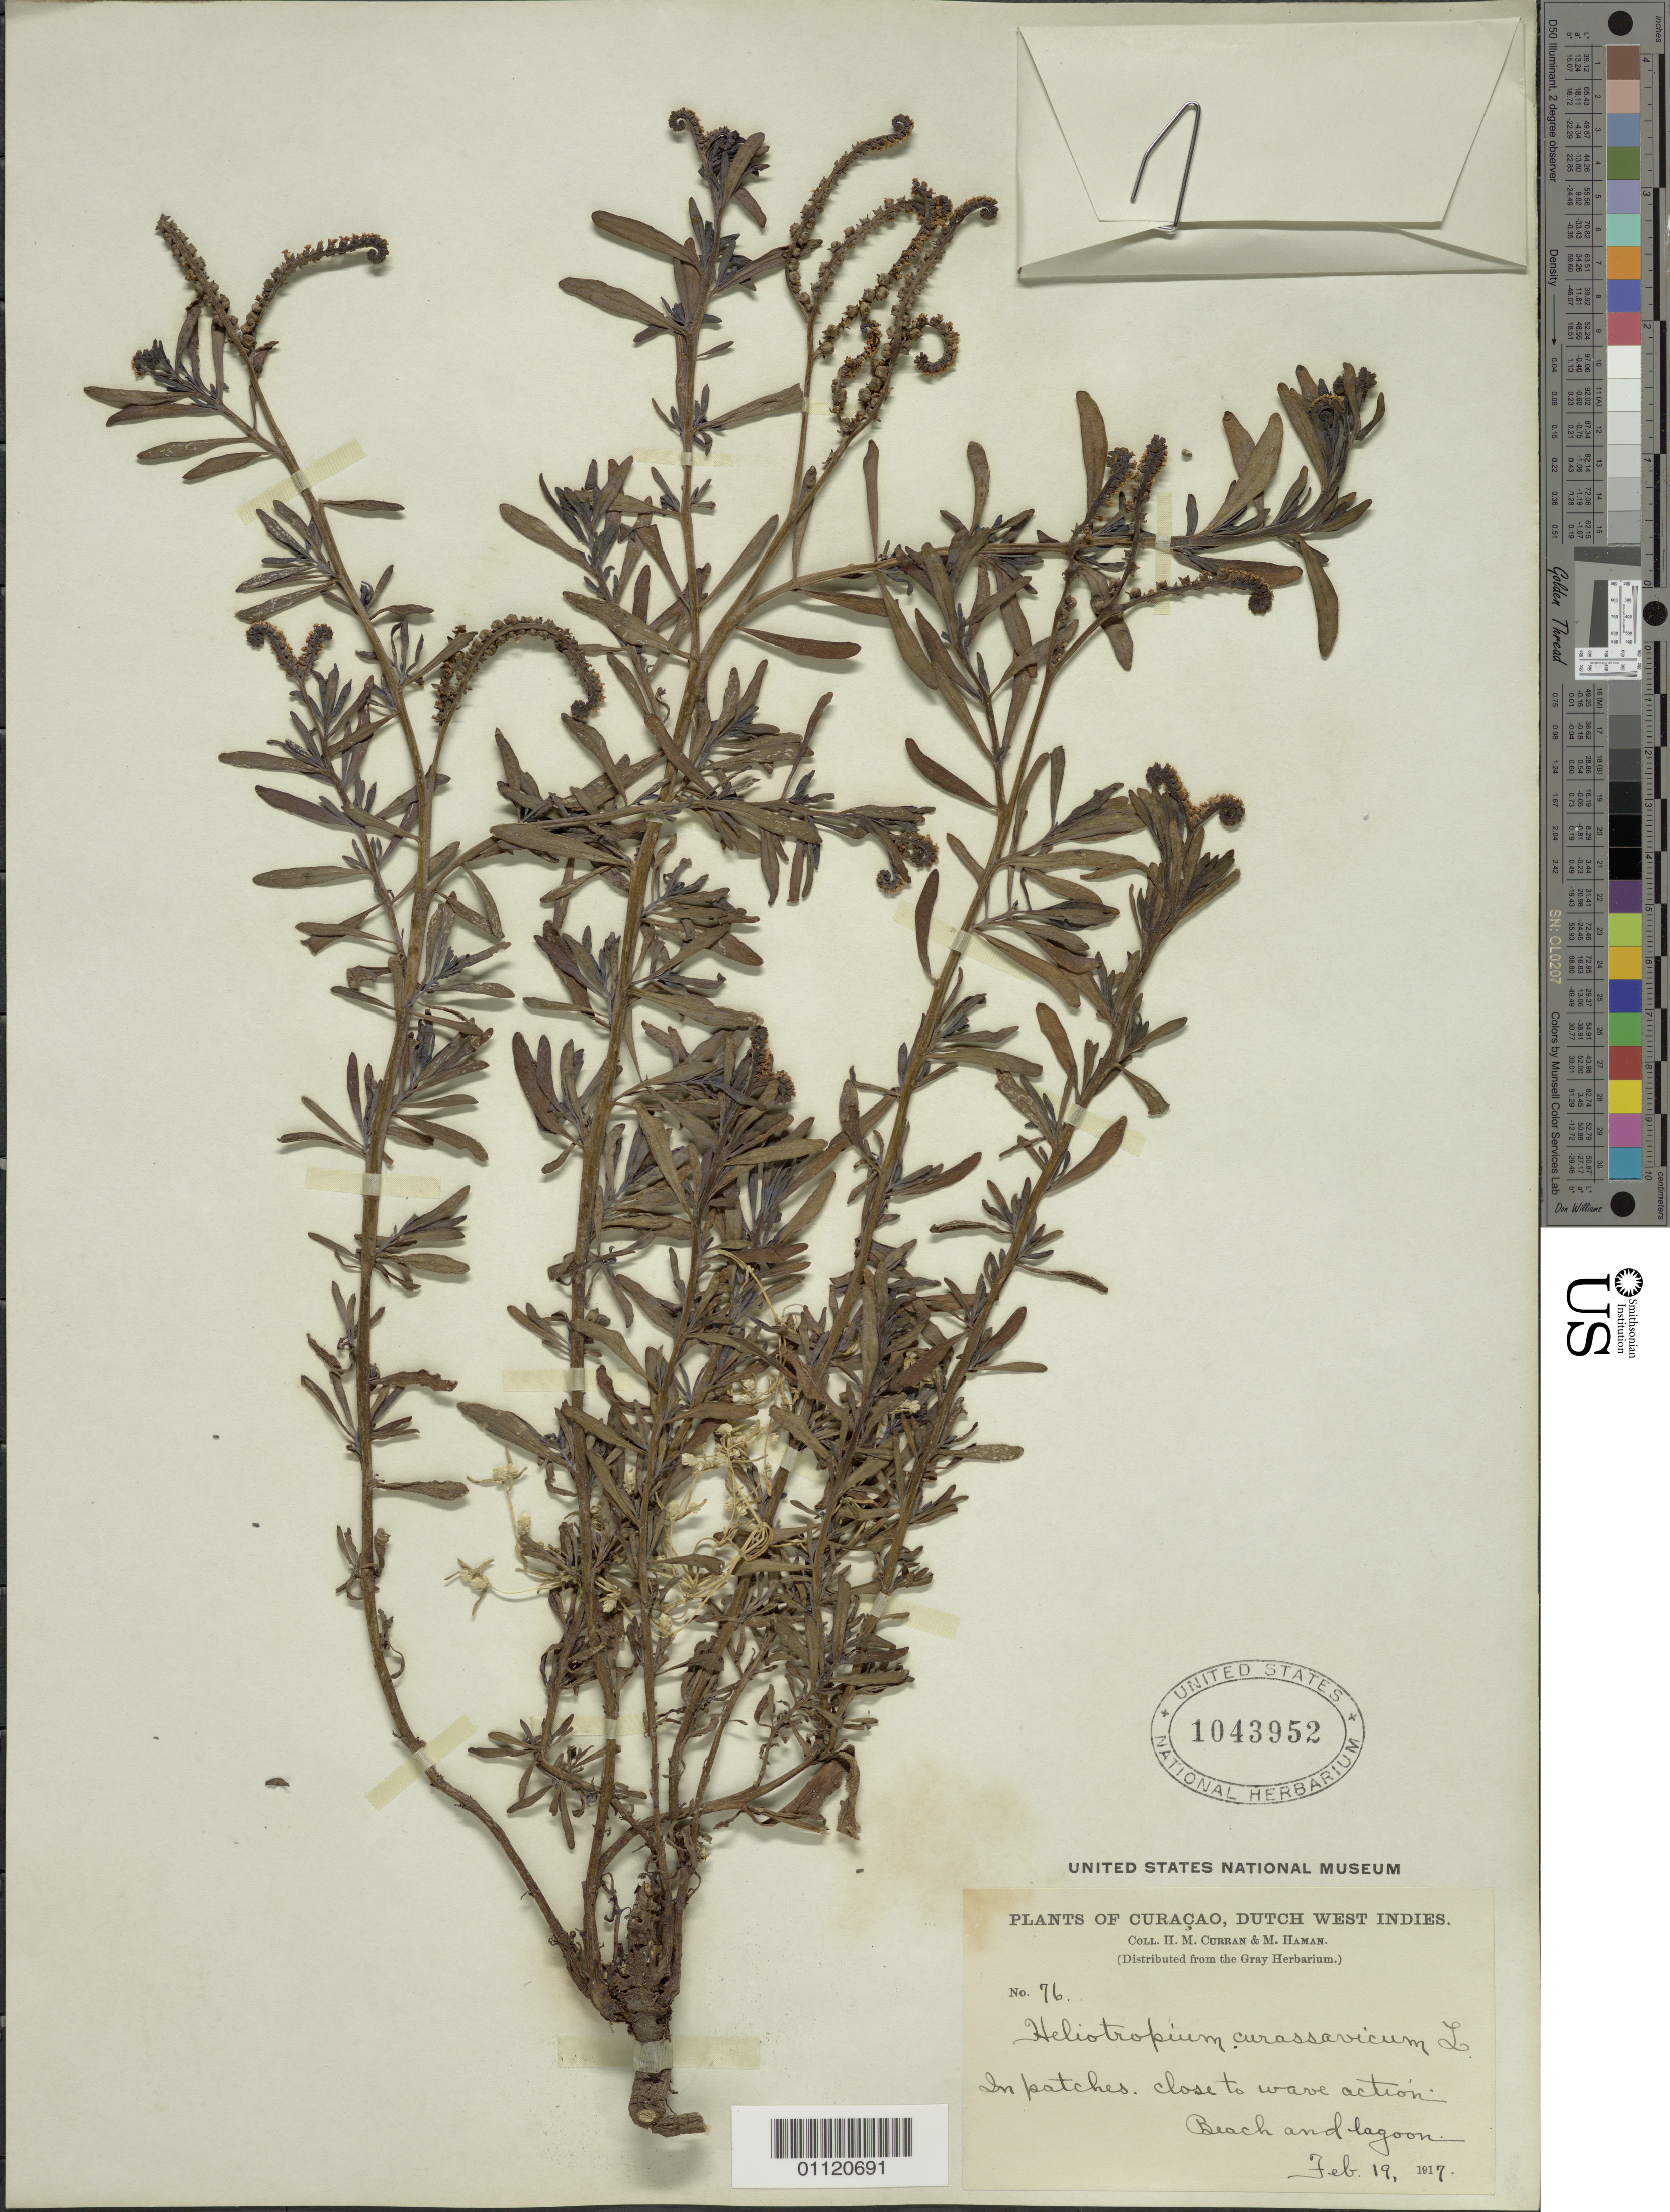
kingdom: Plantae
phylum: Tracheophyta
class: Magnoliopsida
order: Boraginales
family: Heliotropiaceae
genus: Heliotropium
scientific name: Heliotropium curassavicum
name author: L.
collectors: H. M. Curran & M. Haman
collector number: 76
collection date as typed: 19 Feb 1917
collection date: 1917-02-19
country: Curaçao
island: Curaçao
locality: Beach and lagoon: close to wave action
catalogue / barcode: US 1043952